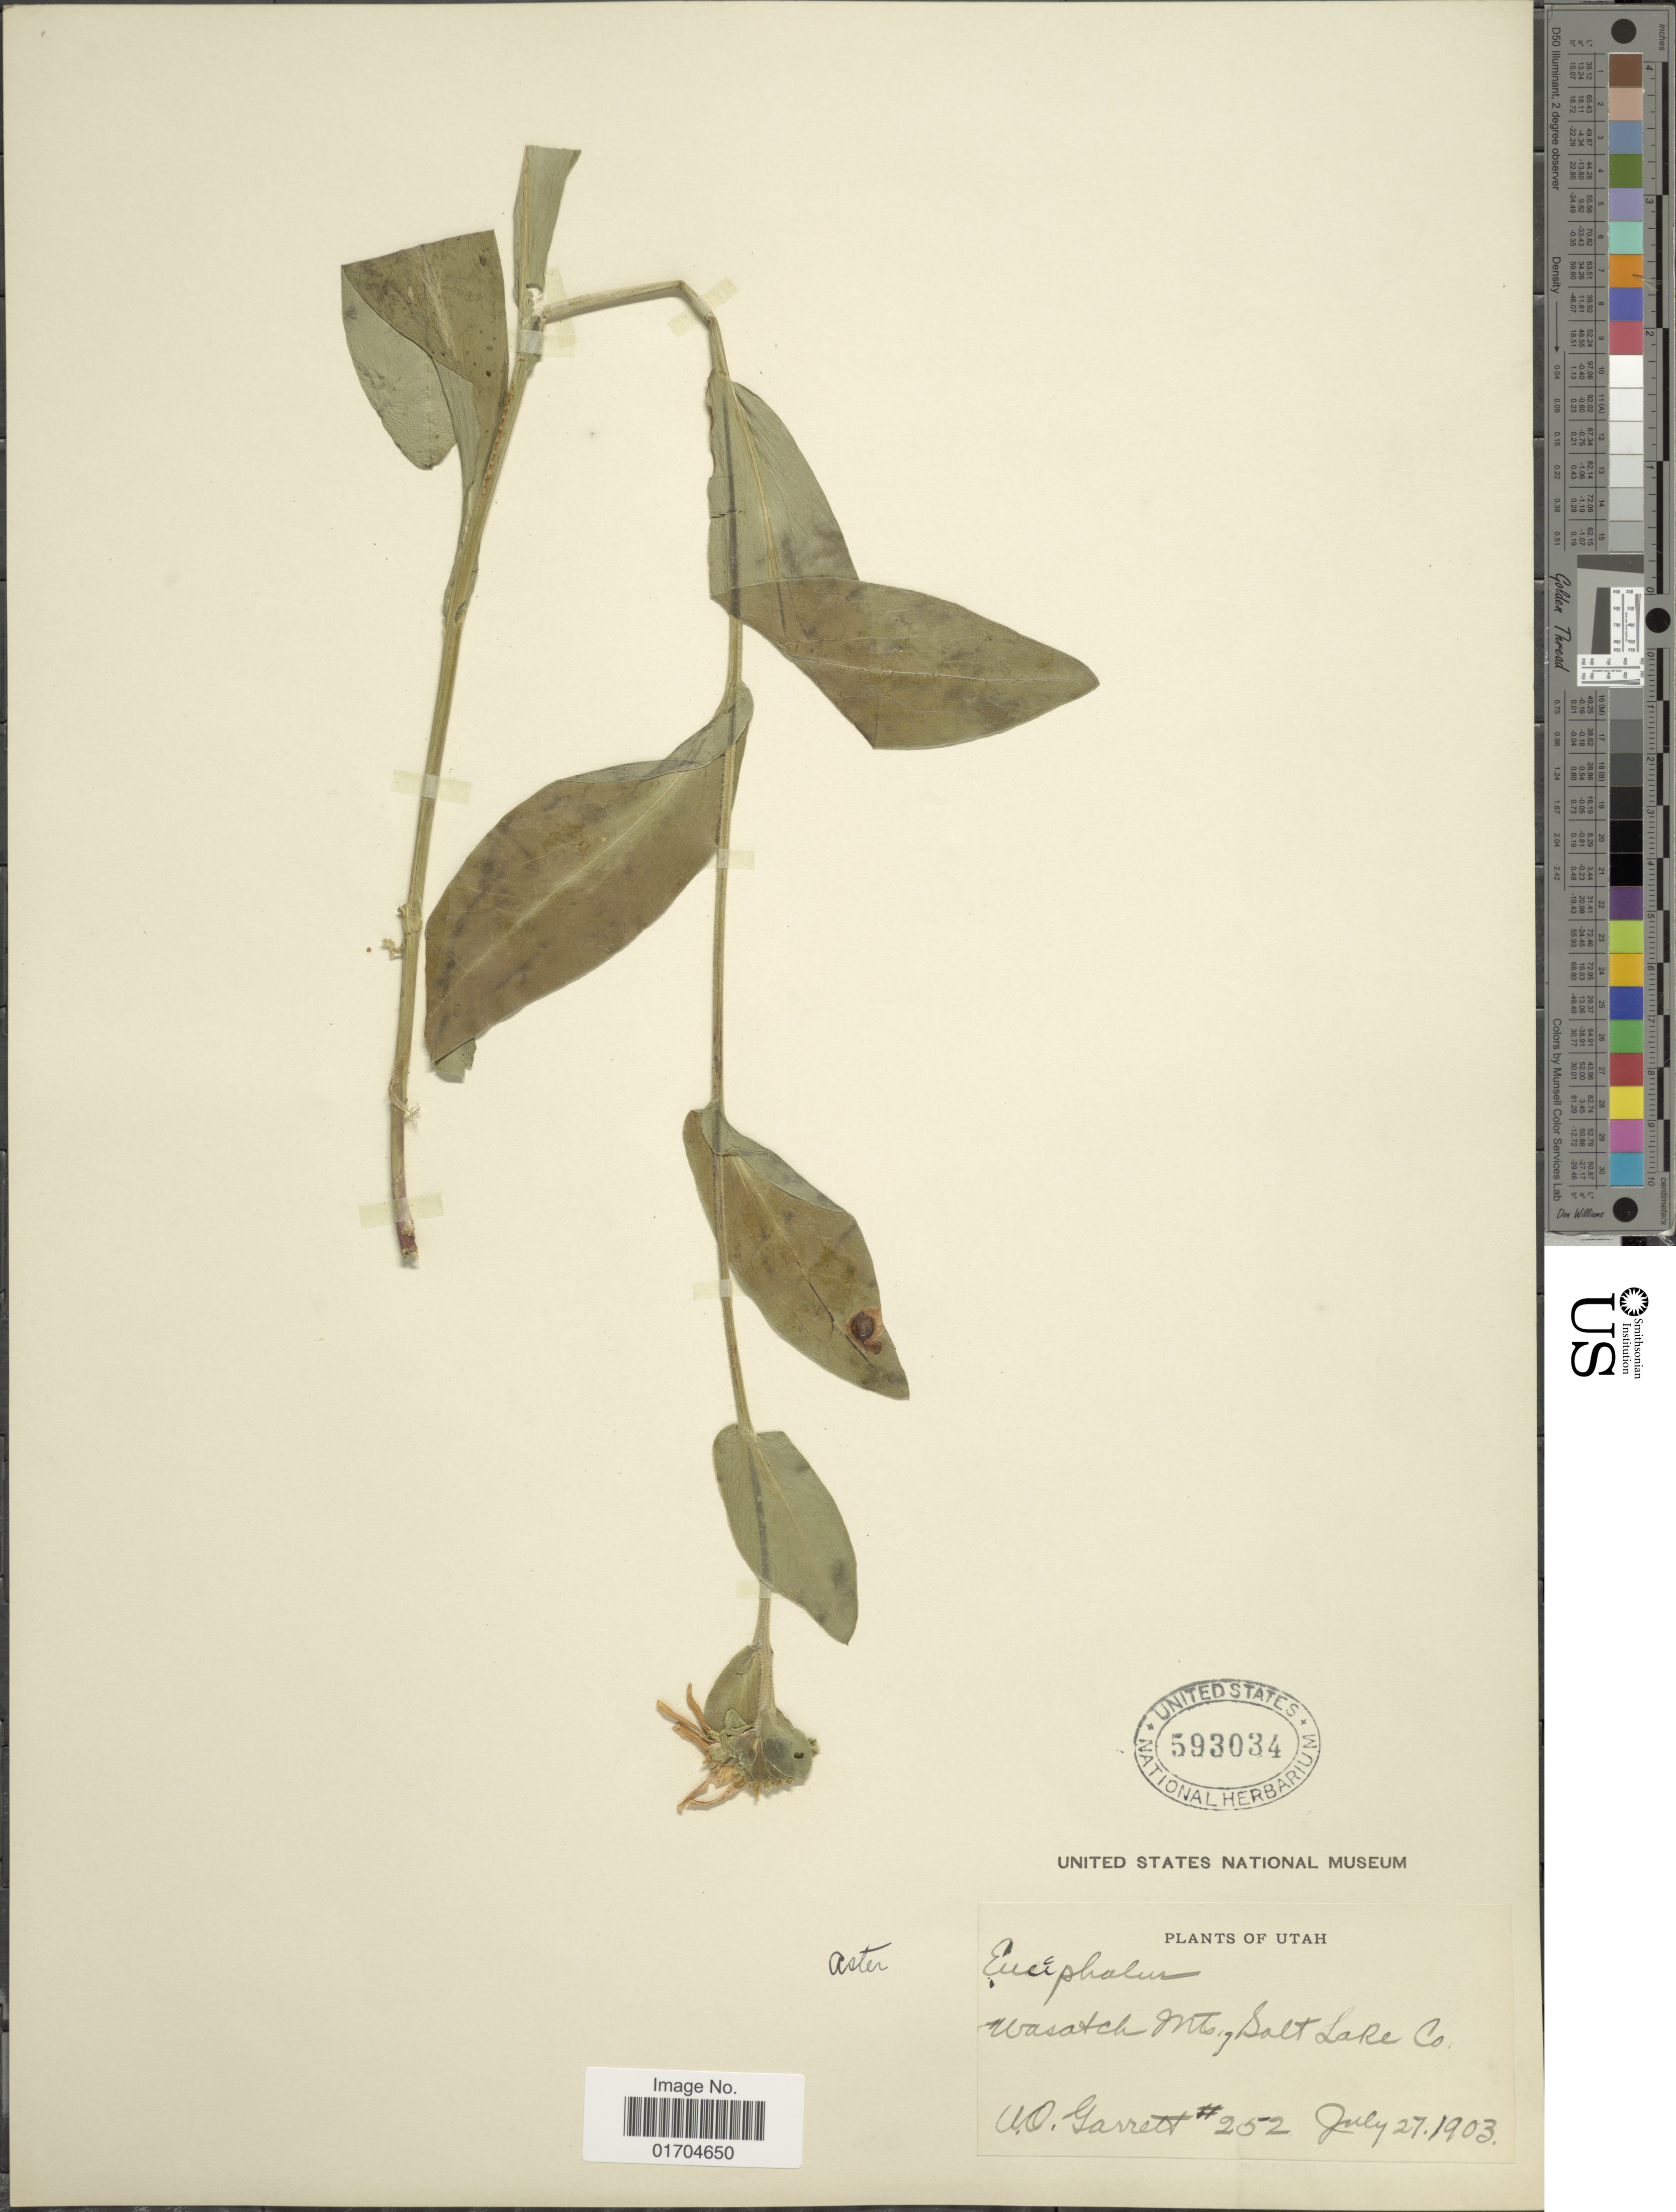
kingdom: Plantae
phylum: Tracheophyta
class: Magnoliopsida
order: Asterales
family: Asteraceae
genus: Symphyotrichum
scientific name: Symphyotrichum sp.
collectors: A. O. Garrett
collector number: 252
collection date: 1903-07-27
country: United States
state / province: Utah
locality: Wasatch Mts., Salt Lake Co.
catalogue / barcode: US 593034